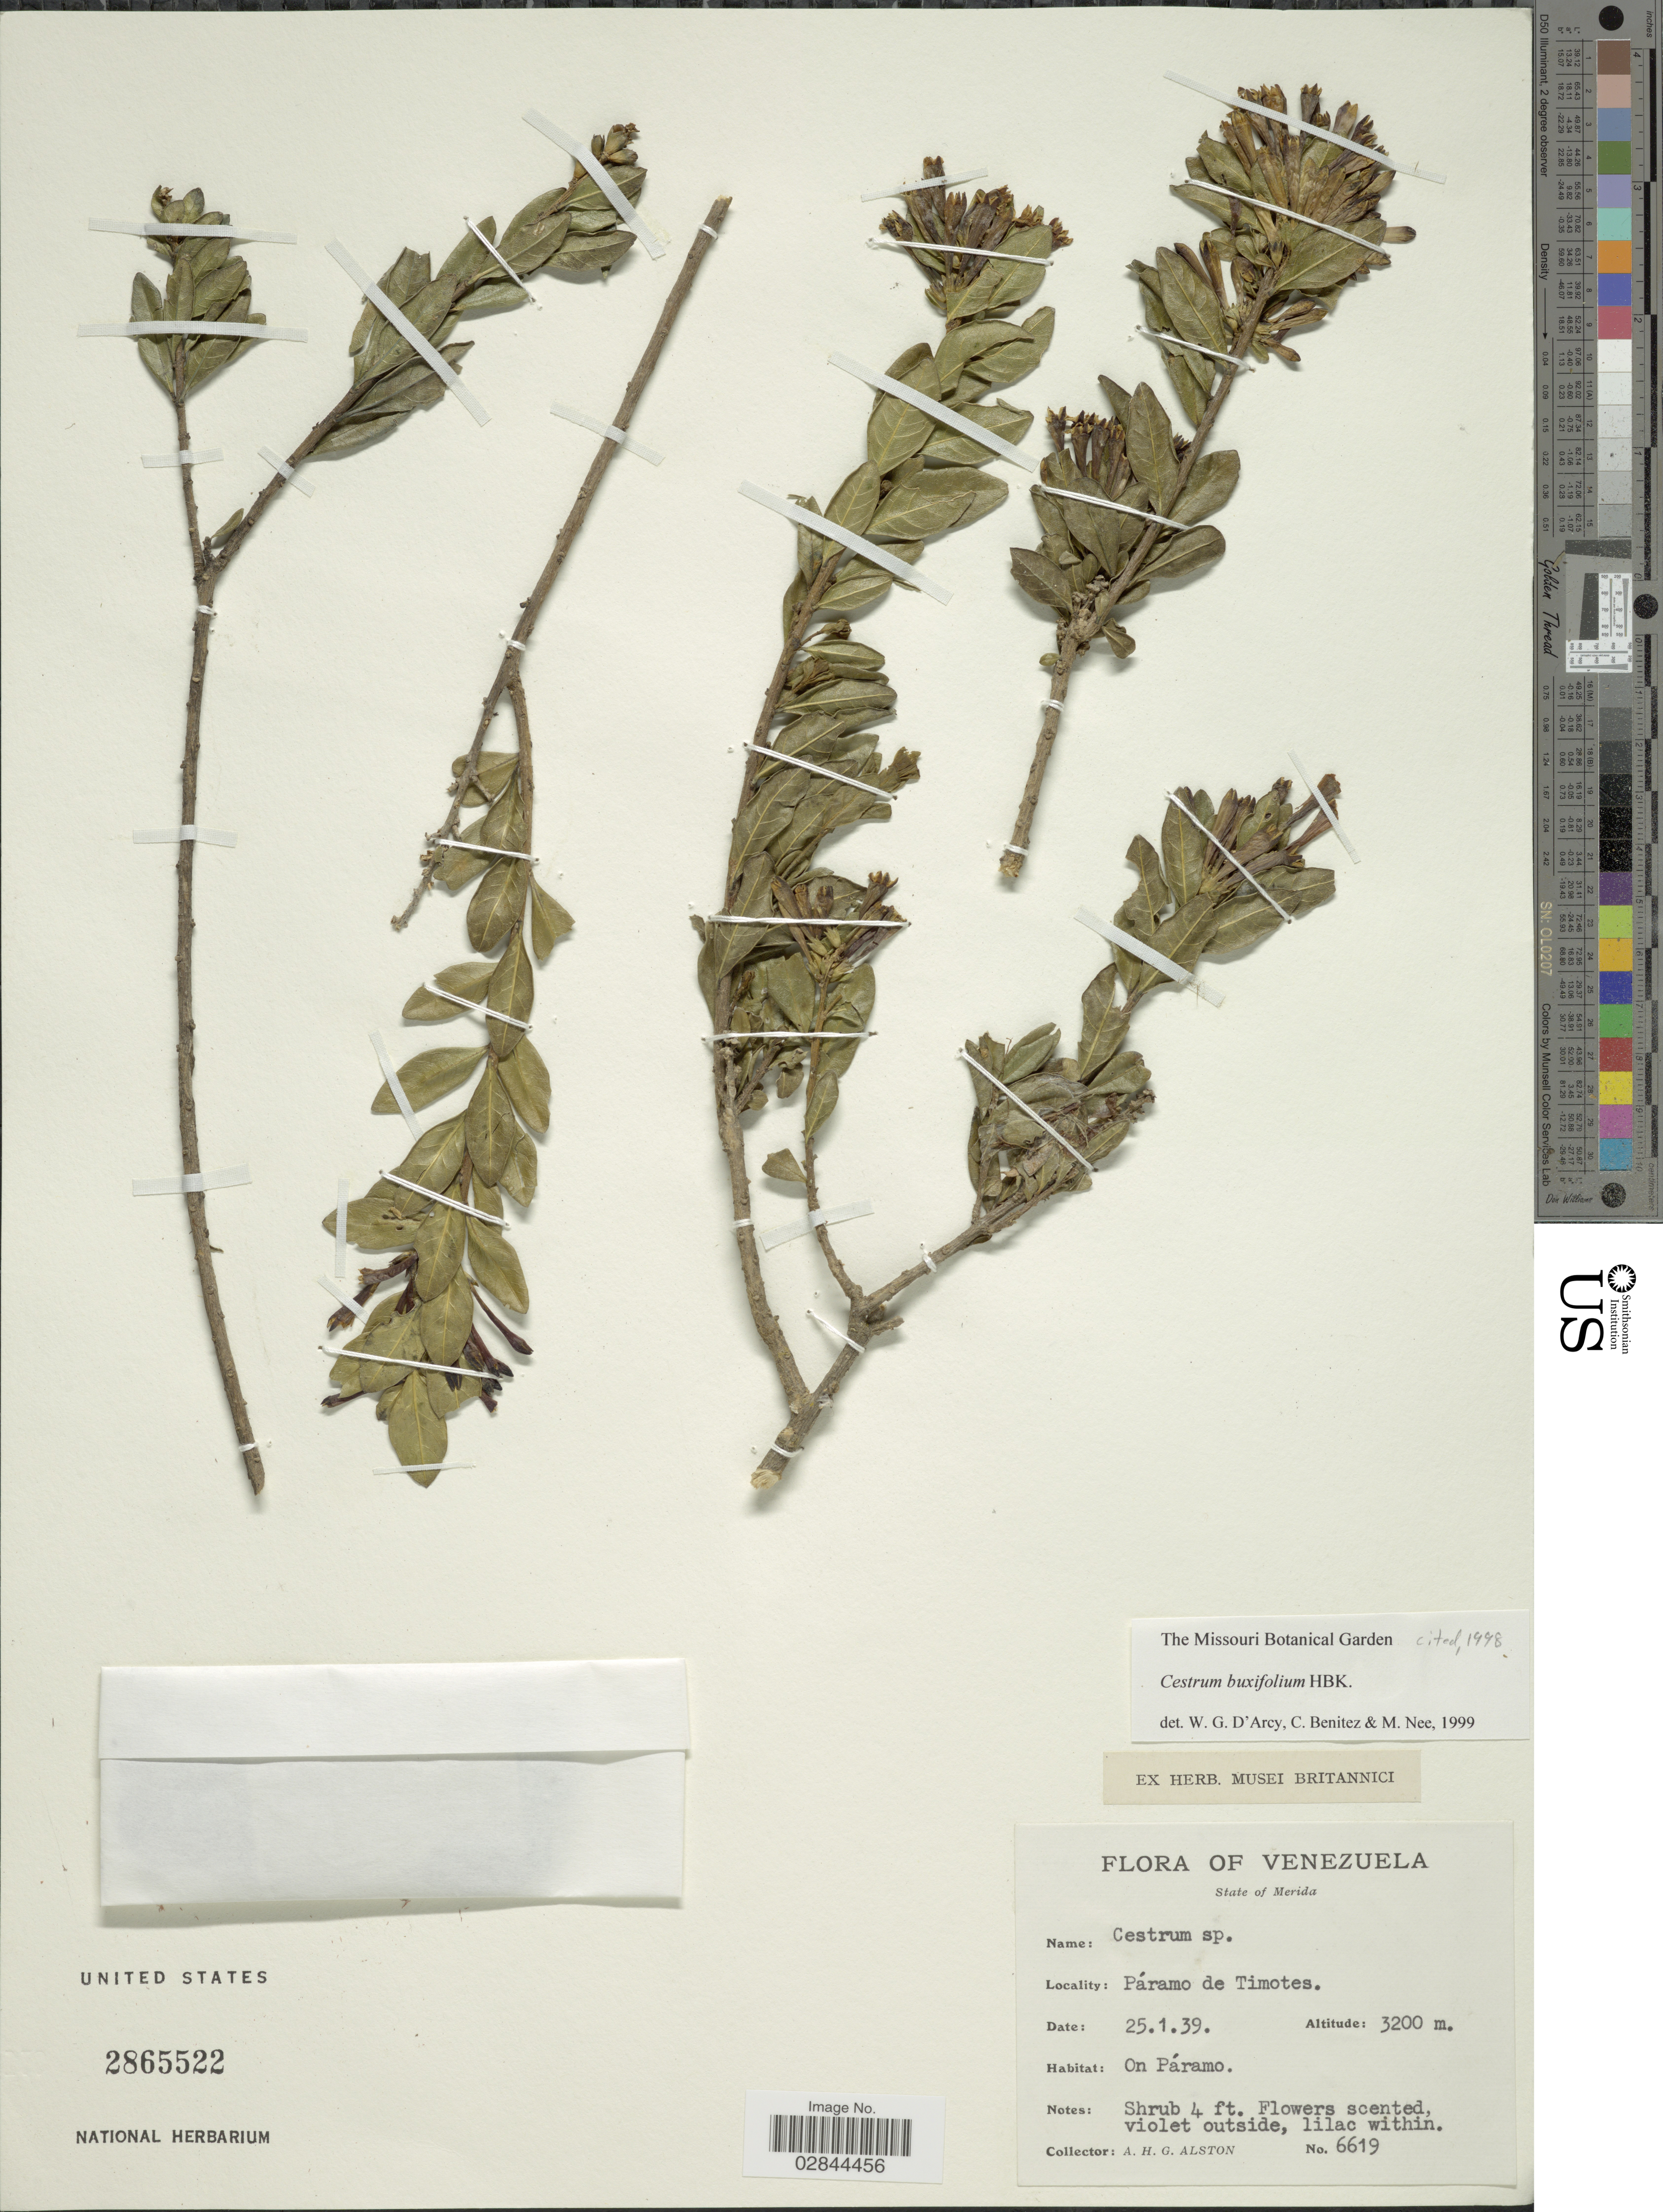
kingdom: Plantae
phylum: Tracheophyta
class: Magnoliopsida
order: Solanales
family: Solanaceae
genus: Cestrum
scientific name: Cestrum buxifolium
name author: Kunth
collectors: A. H. Alston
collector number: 6619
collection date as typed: Transcribed d/m/y: 25/1/39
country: Venezuela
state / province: Mérida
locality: Páramo de Timotes.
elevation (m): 3200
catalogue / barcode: US 2865522